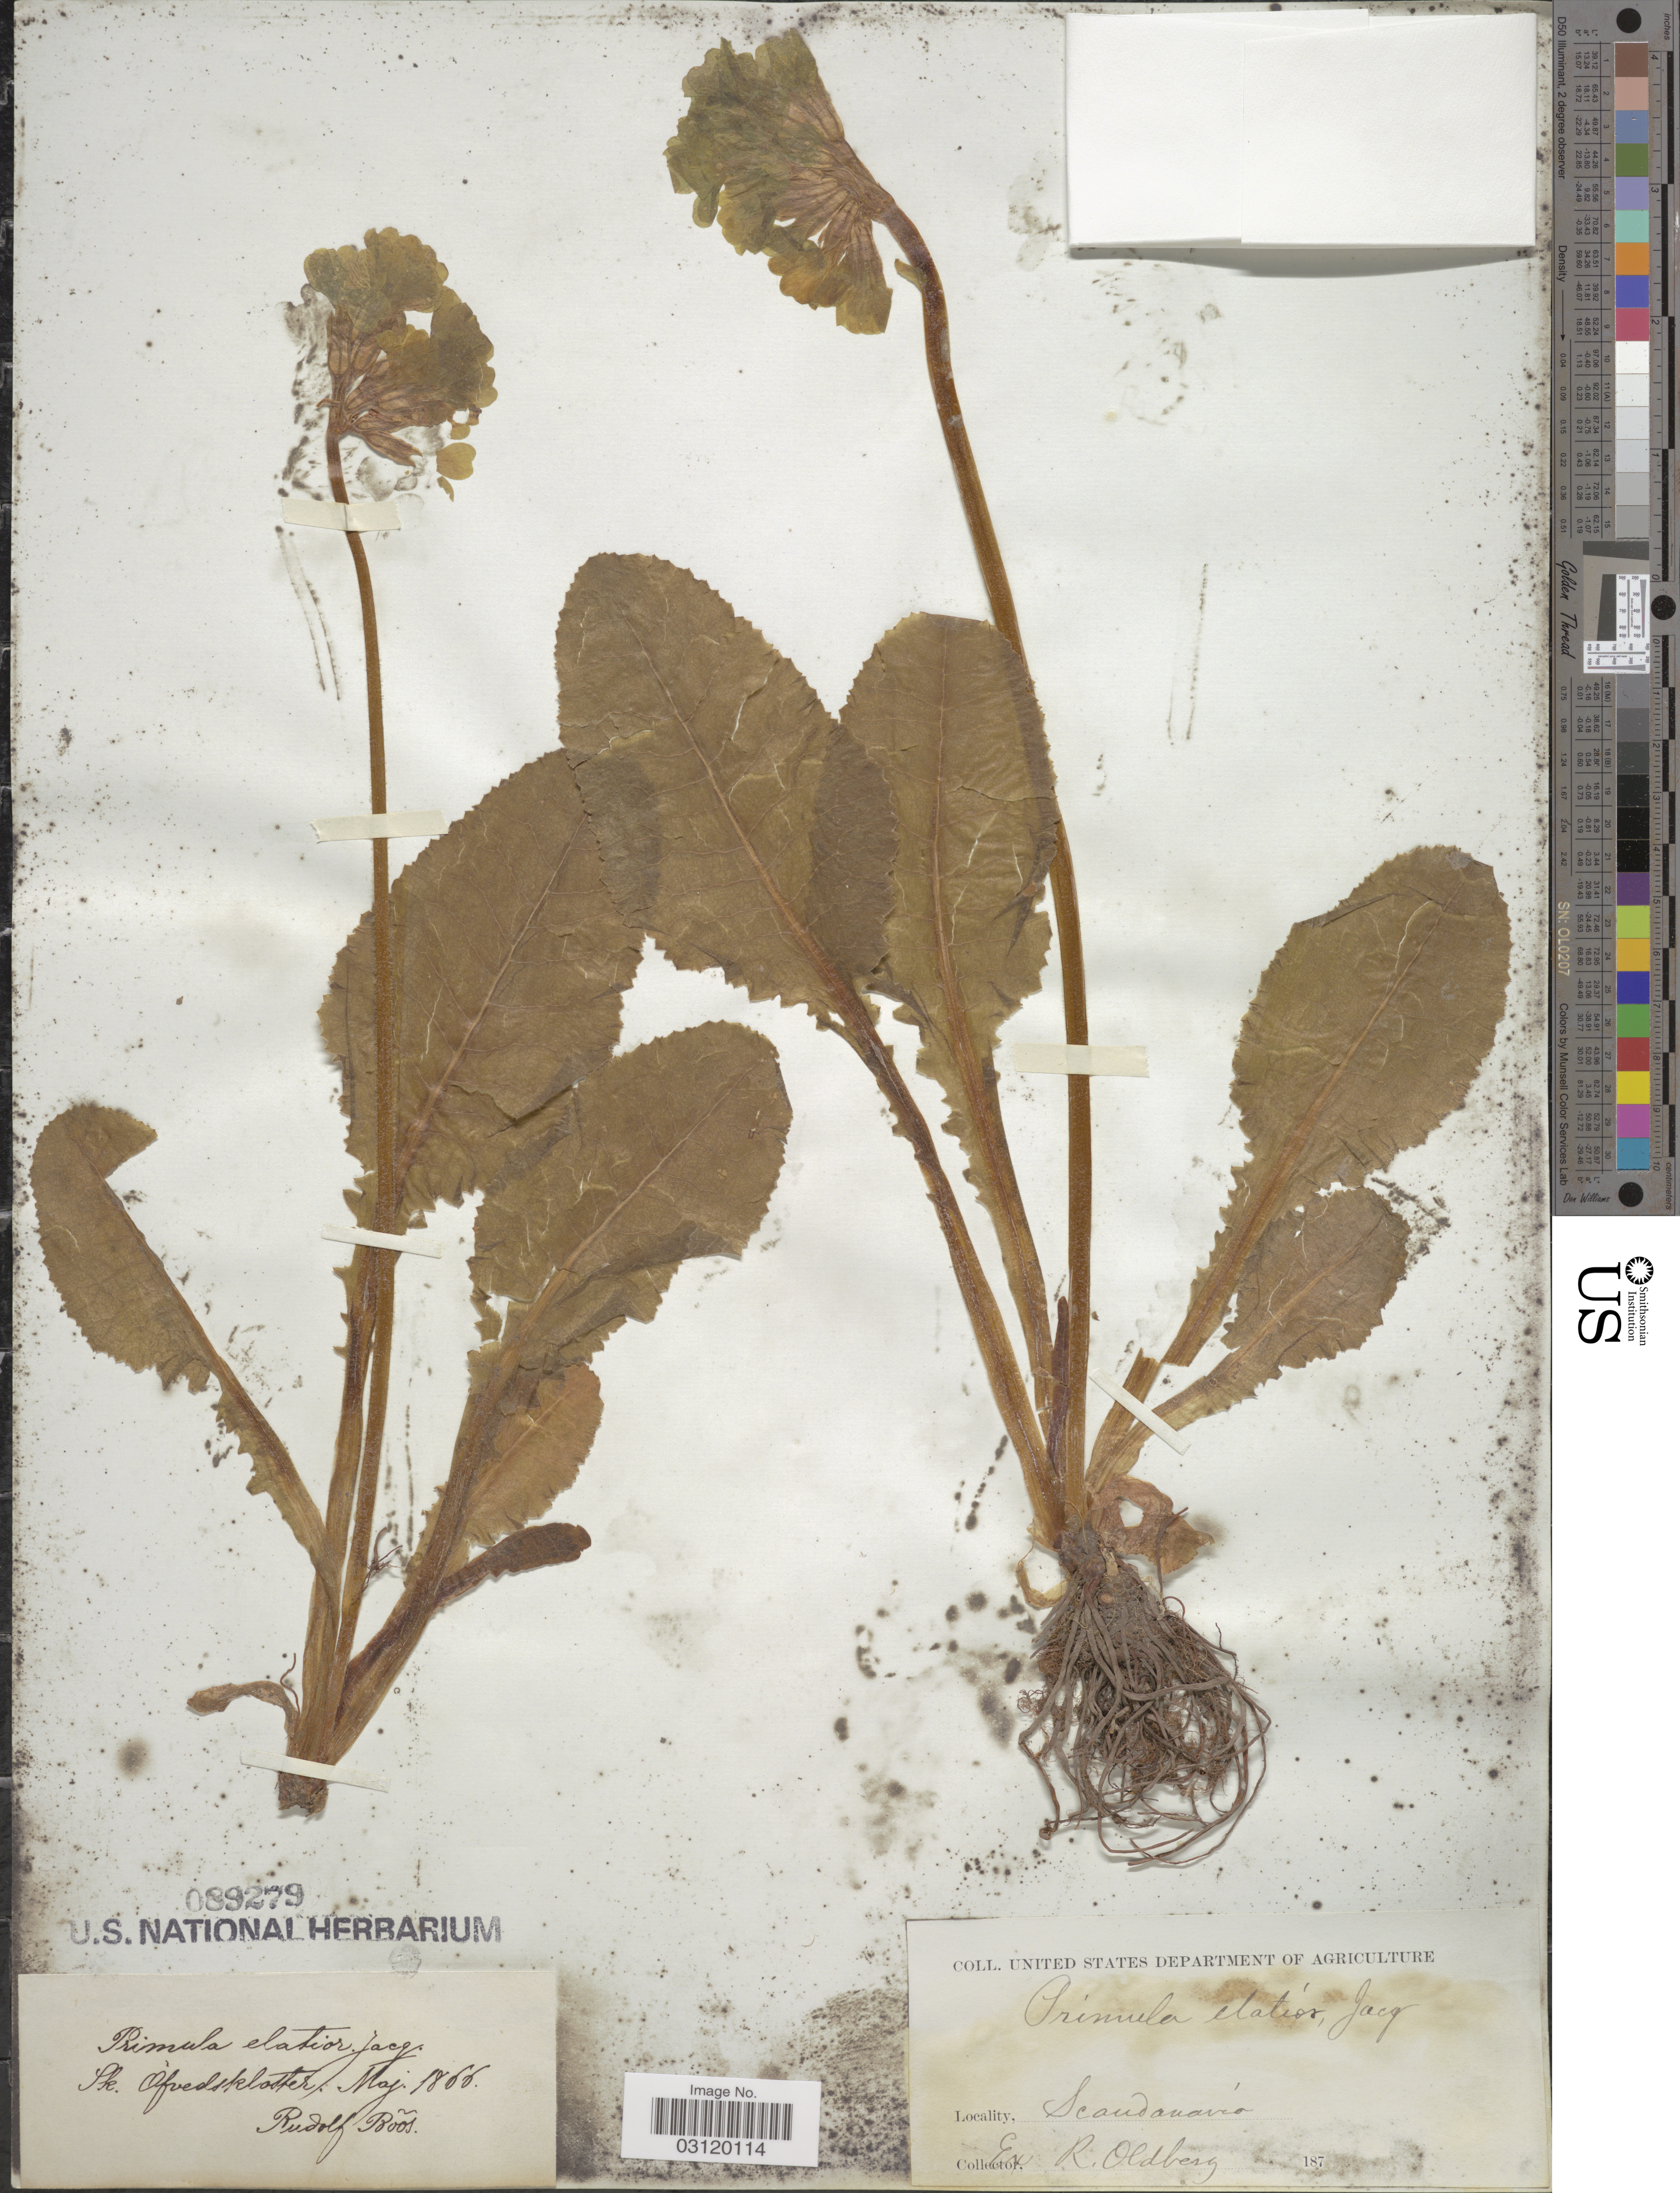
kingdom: Plantae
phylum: Tracheophyta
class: Magnoliopsida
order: Ericales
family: Primulaceae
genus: Primula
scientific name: Primula elatior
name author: (L.) Hill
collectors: R. Boos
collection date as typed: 187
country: Sweden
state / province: Skåne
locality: Scandinavia. Sk. Ofvedskloster.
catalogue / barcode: US 89279